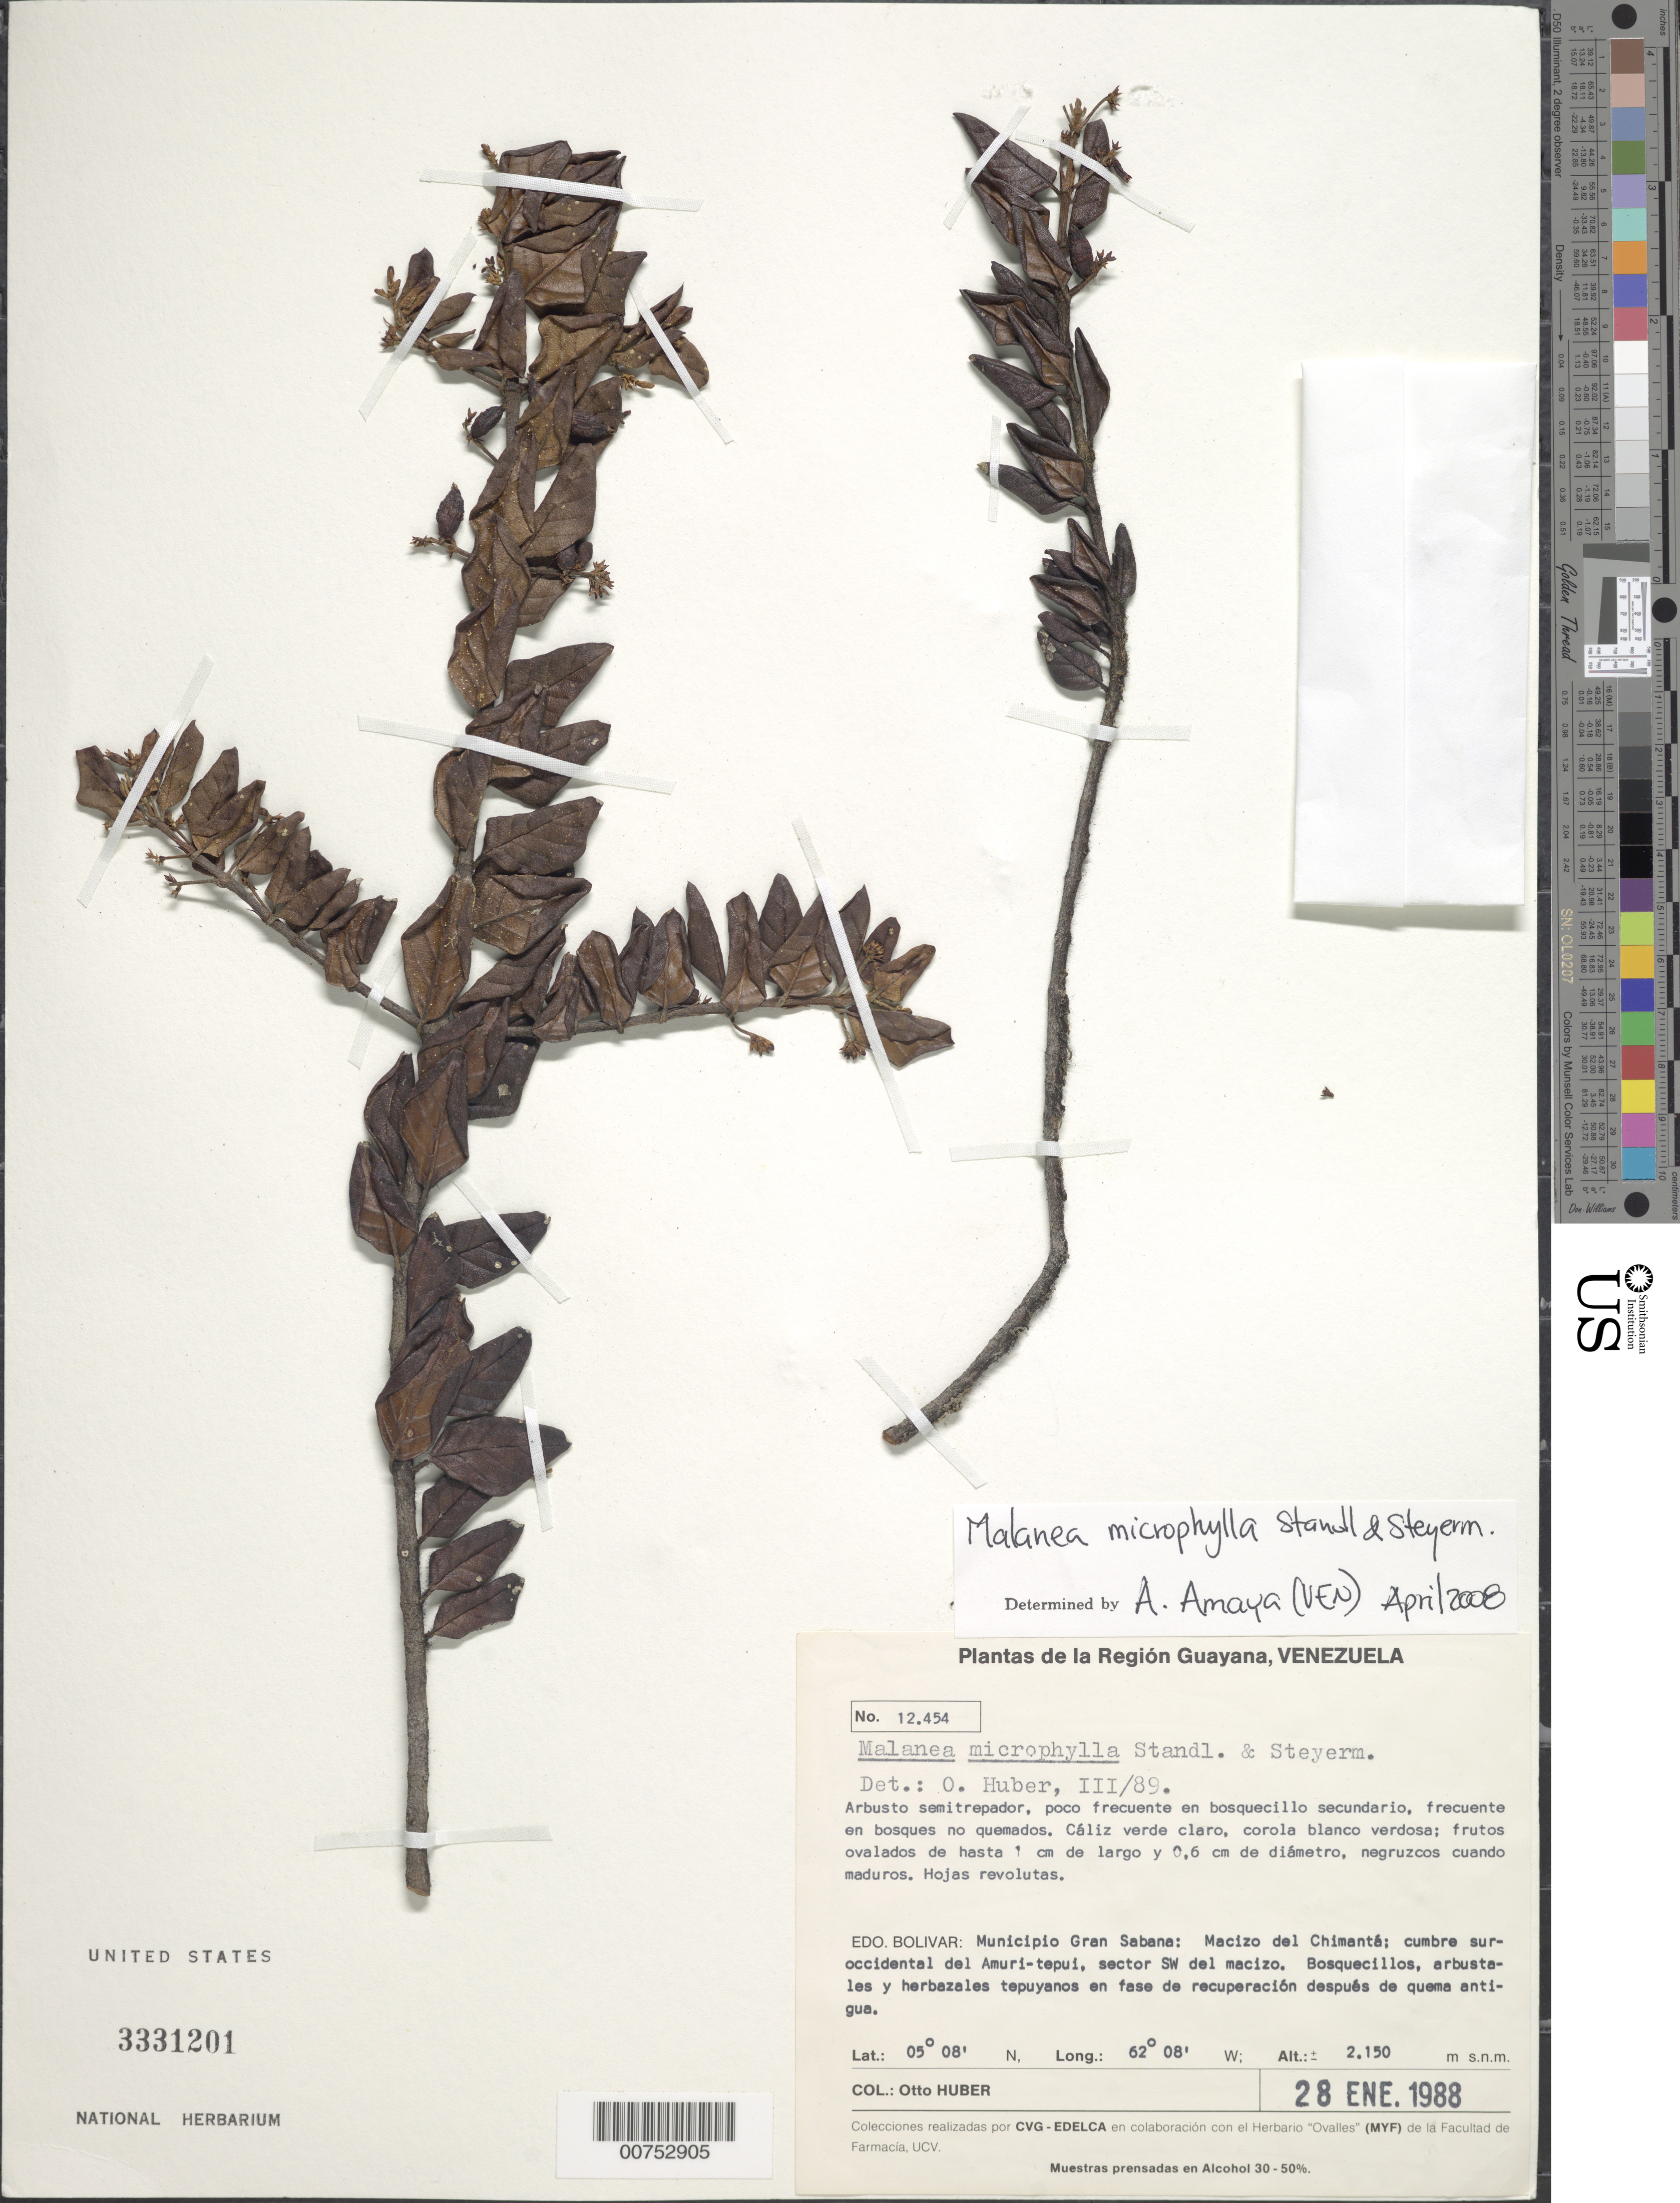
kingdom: Plantae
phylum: Tracheophyta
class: Magnoliopsida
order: Gentianales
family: Rubiaceae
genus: Malanea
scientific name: Malanea microphylla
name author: Standl. & Steyerm.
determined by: Huber, Otto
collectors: O. Huber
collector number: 12454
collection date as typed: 28-Jan-88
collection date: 1988-01-28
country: Venezuela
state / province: Bolívar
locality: Mun. Gran Sabana, Macizo del Chimantá; cumbre sur-occidental del Amuri-tepuí, sector SW del macizo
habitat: Bosquecillos, arbustales y herbazales tepuyanos en fase de recuperacion…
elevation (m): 2150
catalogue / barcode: US 3331201